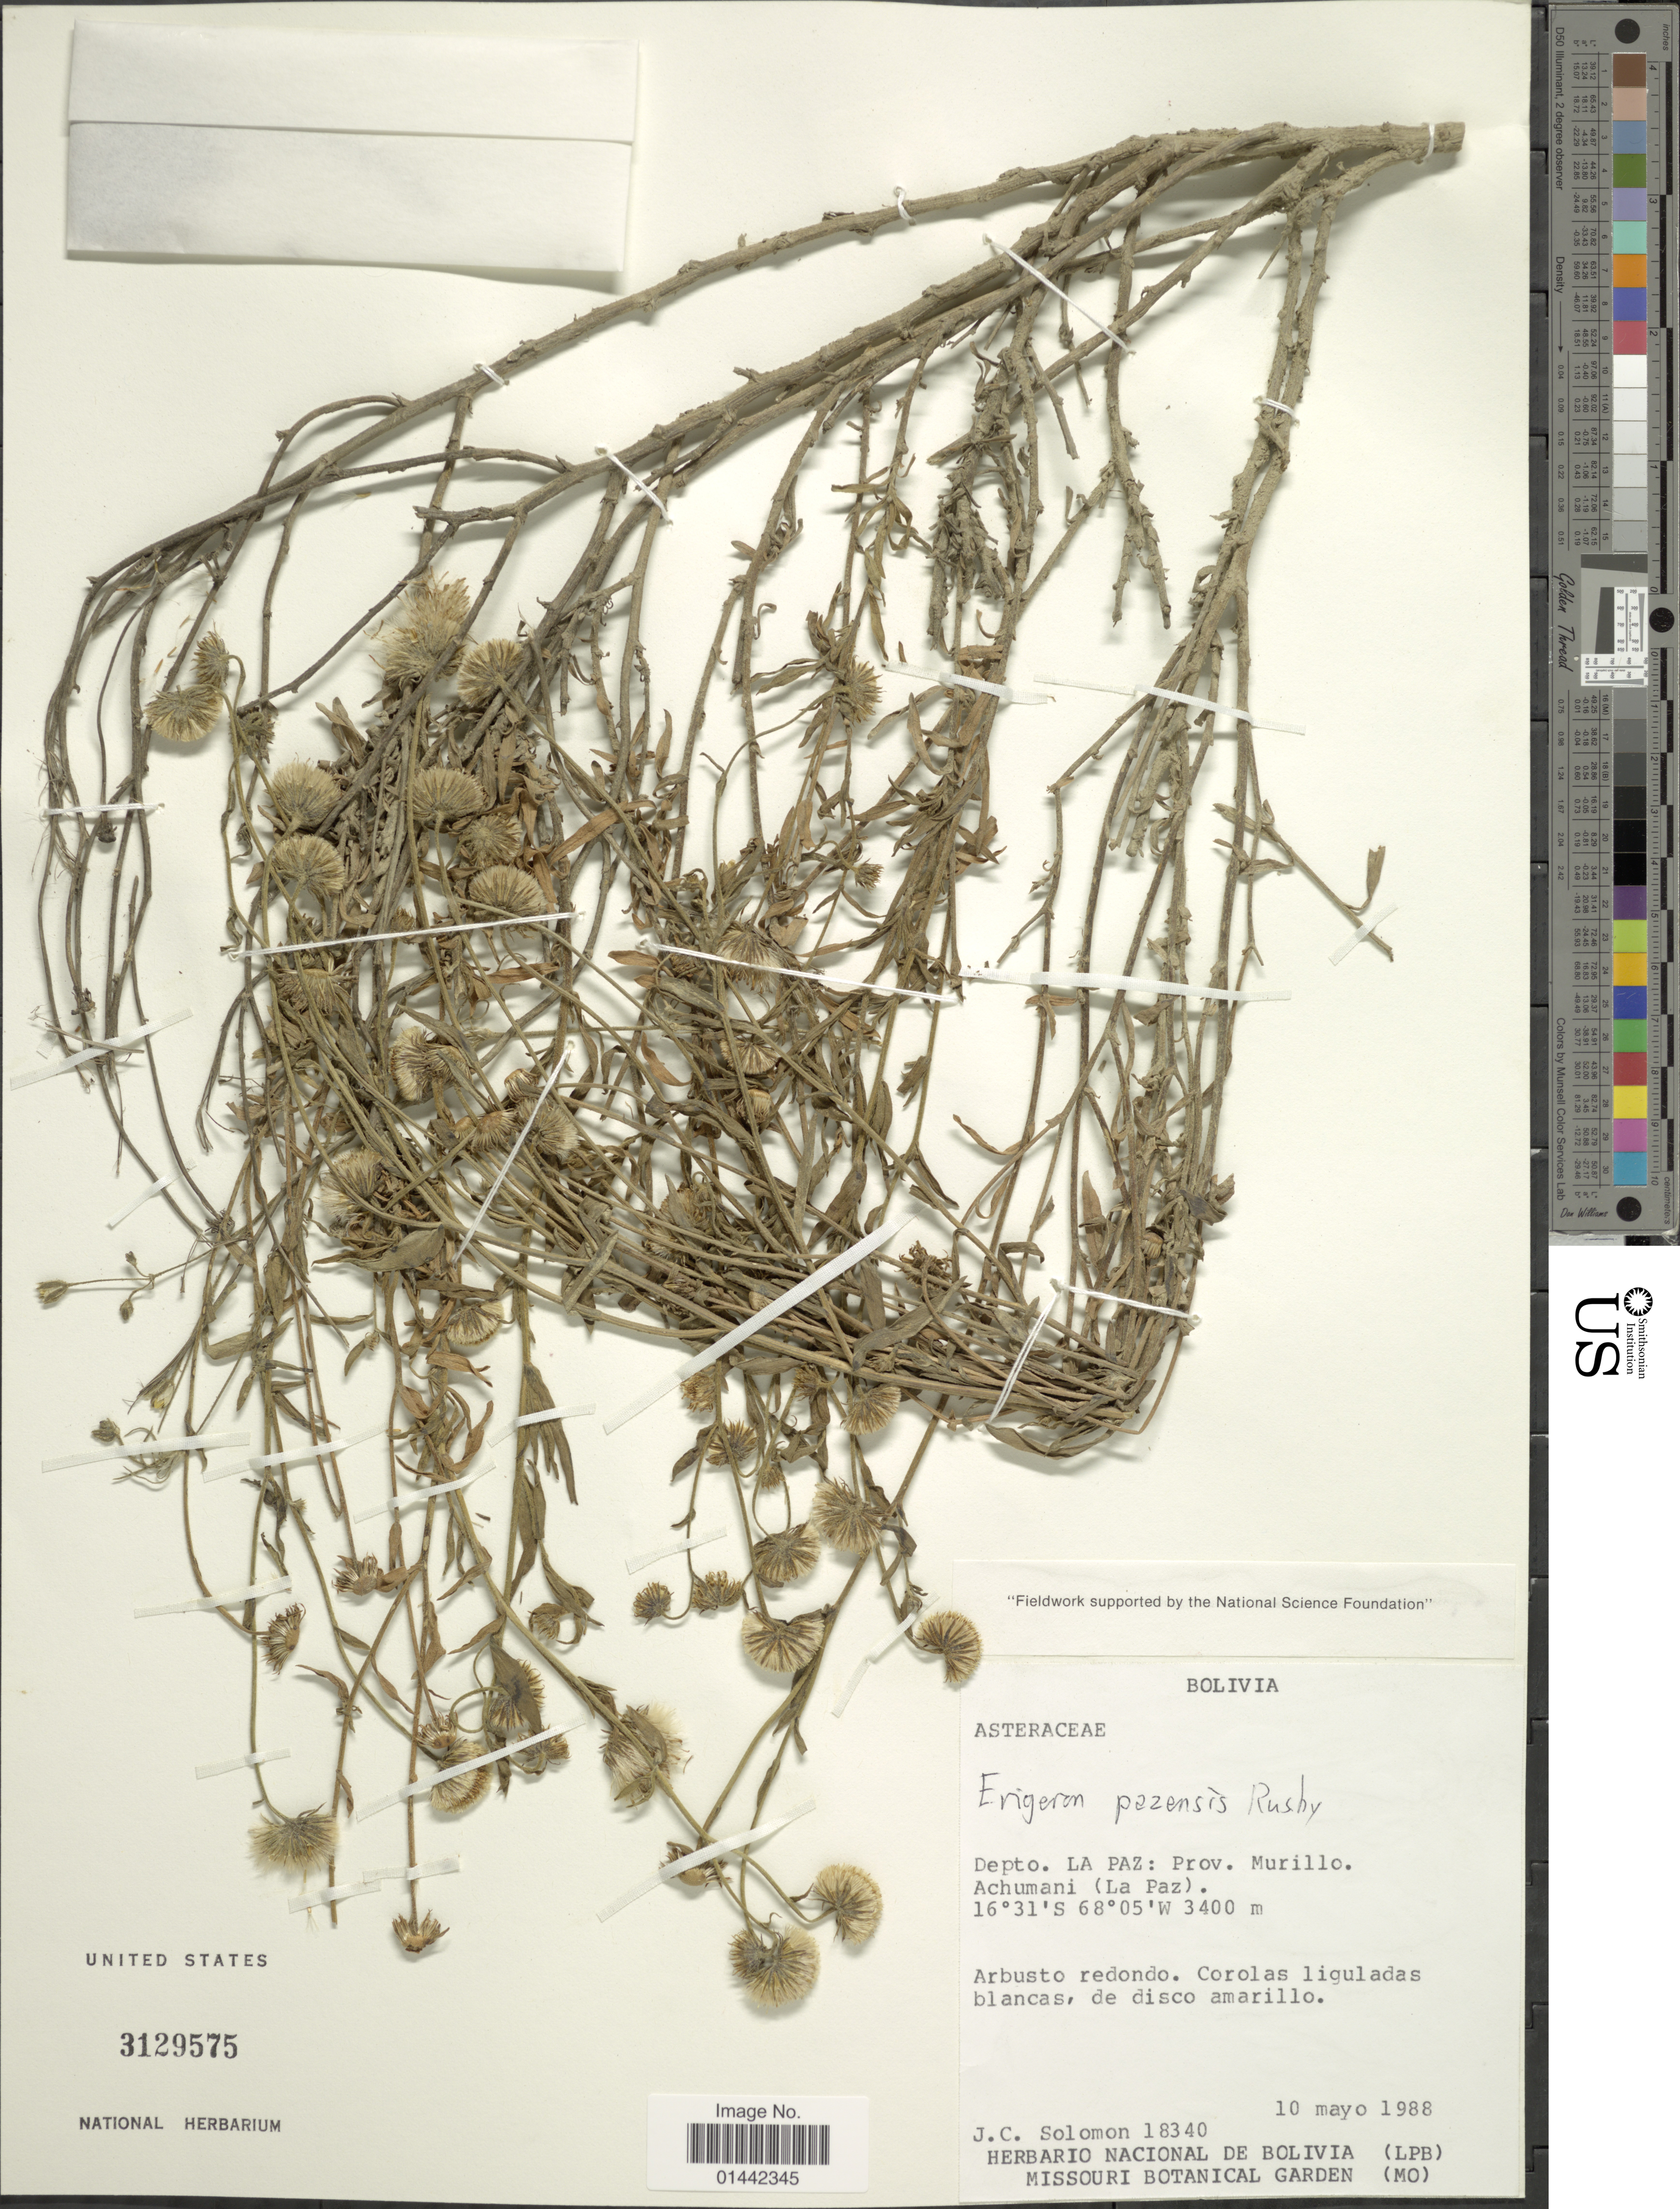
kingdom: Plantae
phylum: Tracheophyta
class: Magnoliopsida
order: Asterales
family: Asteraceae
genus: Erigeron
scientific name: Erigeron pazensis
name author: Sch. Bip. ex Rusby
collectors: J. C. Solomon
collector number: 18340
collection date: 1988-05-10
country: Bolivia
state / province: La Paz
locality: Prov. Murillo, Achumani (La Paz0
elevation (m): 3400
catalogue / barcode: US 3129575